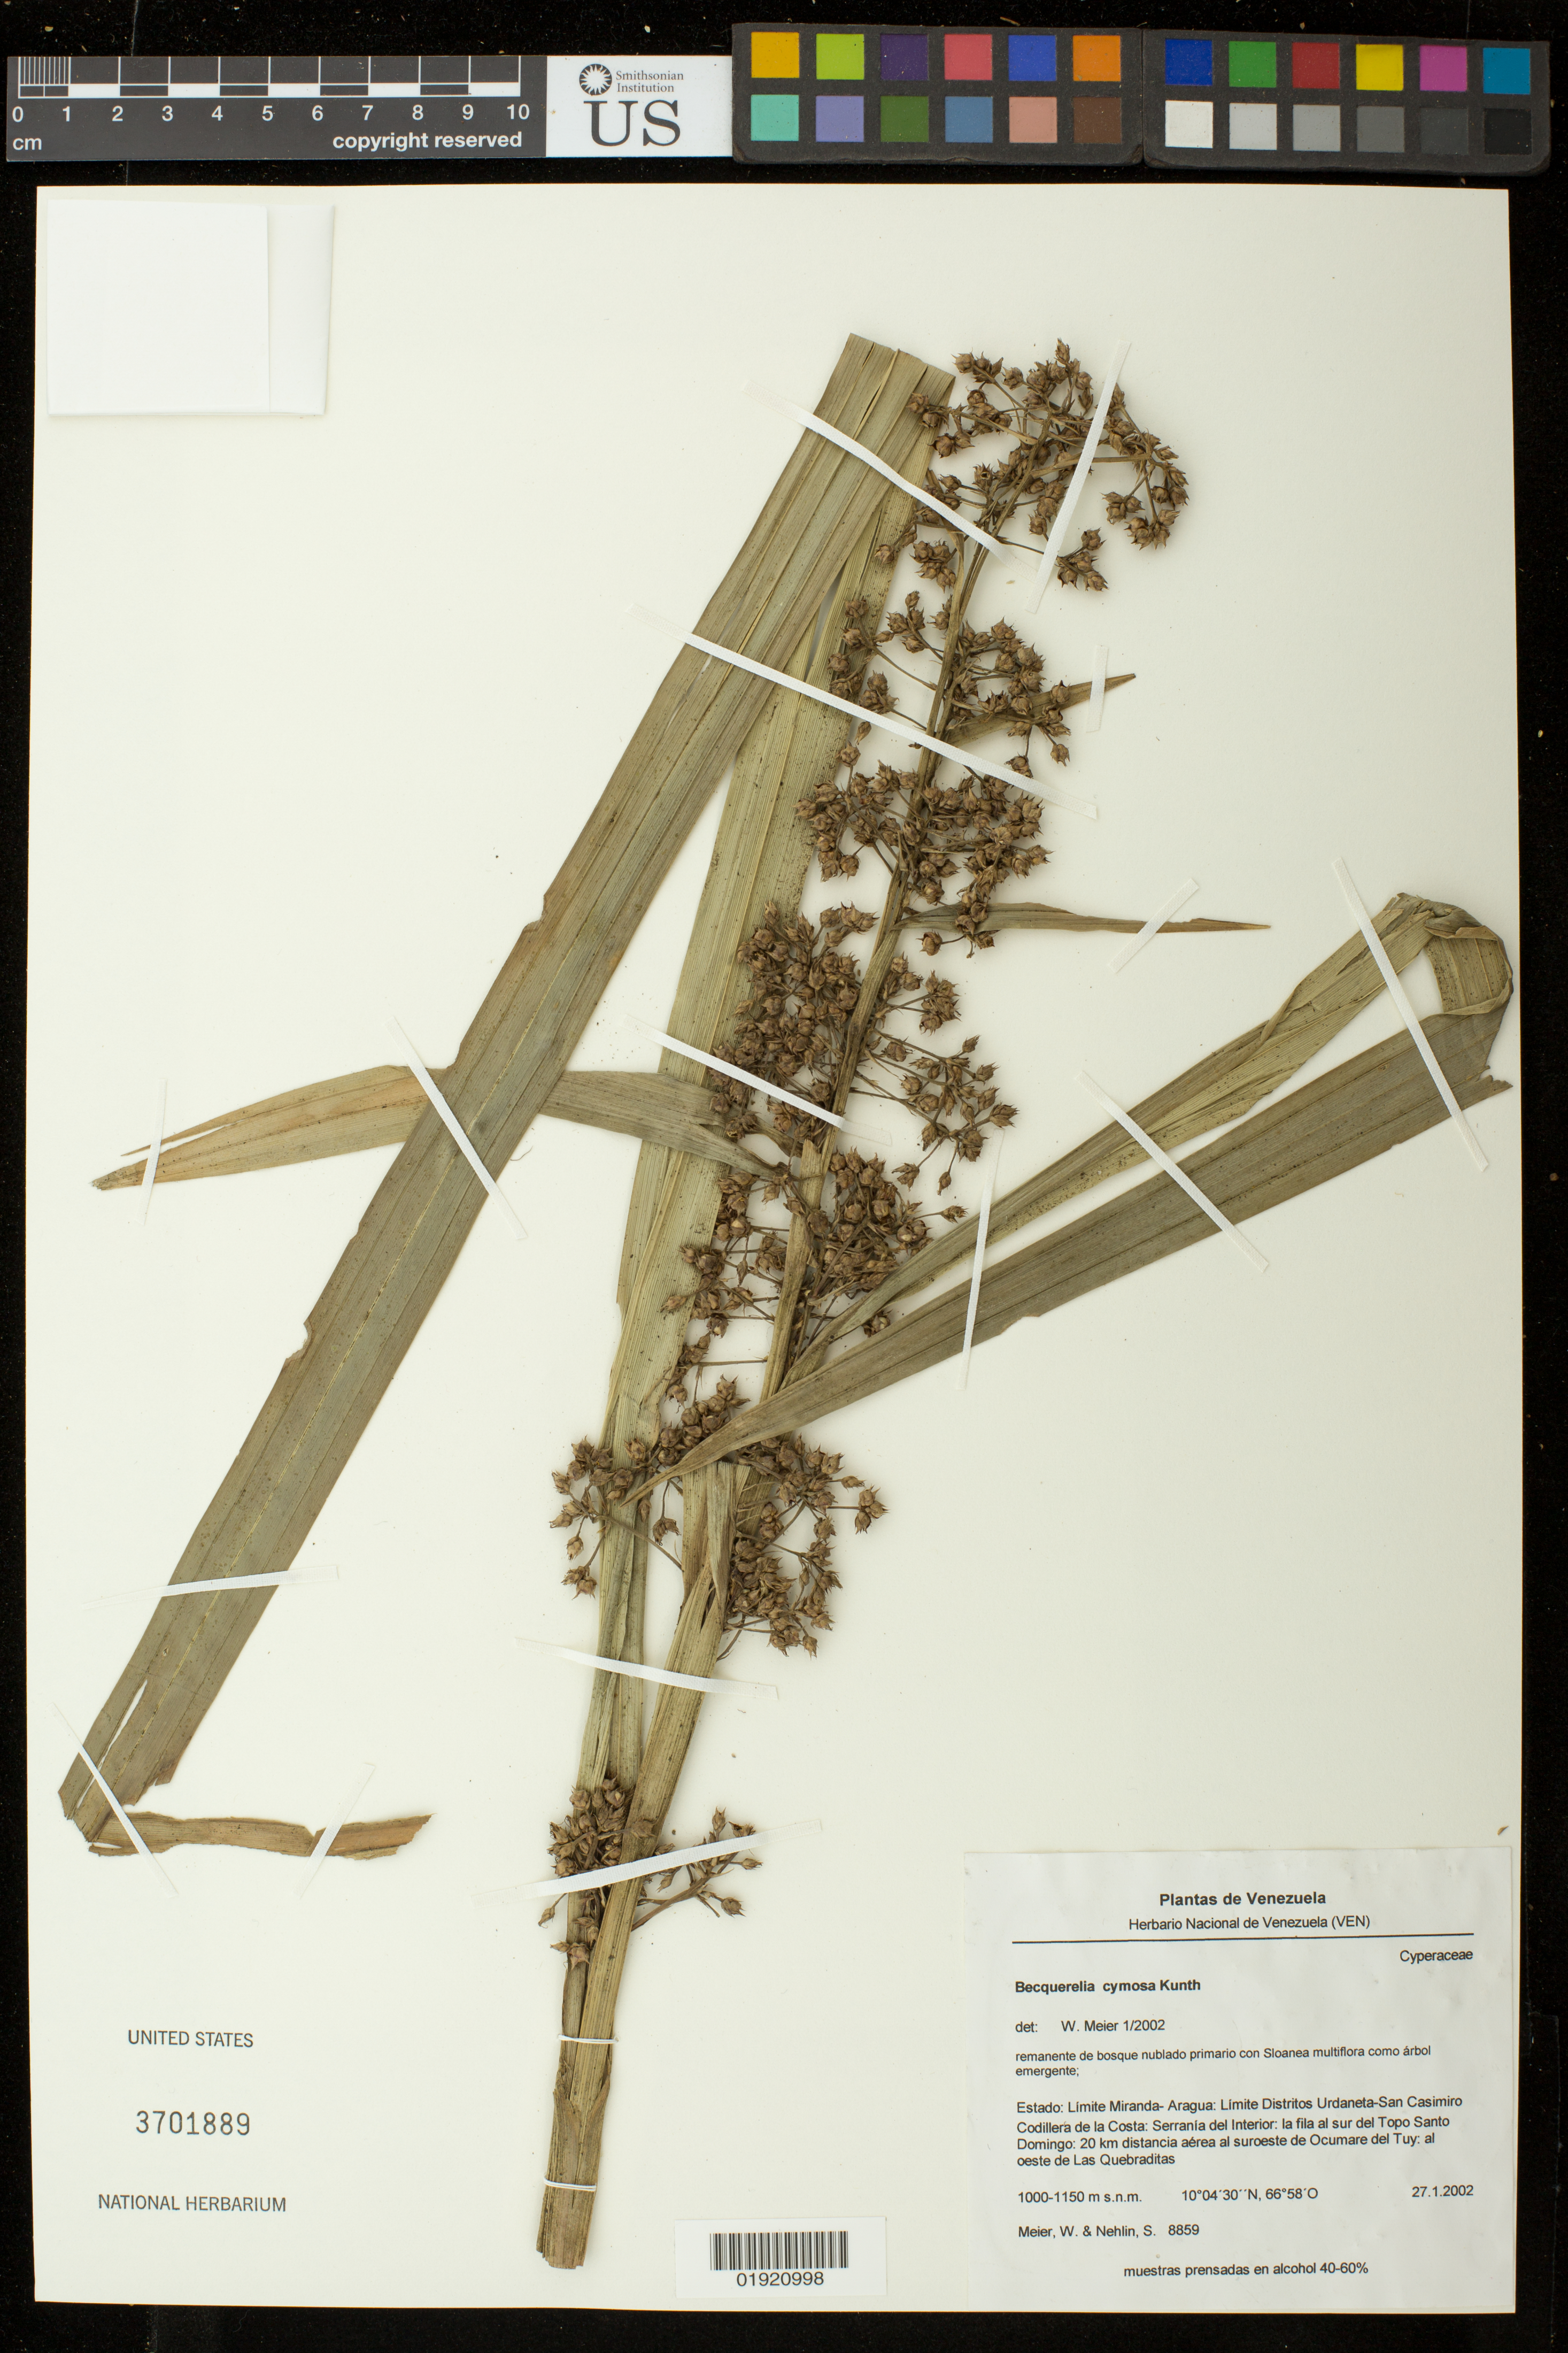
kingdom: Plantae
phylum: Tracheophyta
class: Liliopsida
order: Poales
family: Cyperaceae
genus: Becquerelia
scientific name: Becquerelia cymosa Kunth, nom. illeg.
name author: Kunth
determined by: Meier, Winfried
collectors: W. Meier & S. Nehlin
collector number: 8859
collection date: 2002-01-27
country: Venezuela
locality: Estado: Limite Miranda - Aragua: Limite Distritos Urdaneta - San Casimiro Cordillera de la Costa: Serrania del Interior: la fila al sur del Topo Santo Domingo: 20 km distancia aerea al suroeste de Ocumare del Tuy: al oeste de Las Quebraditas.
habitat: Remanente de bosque nublado primario con Sloanea multiflora como arbol emergente.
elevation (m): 1000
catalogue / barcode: US 3701889